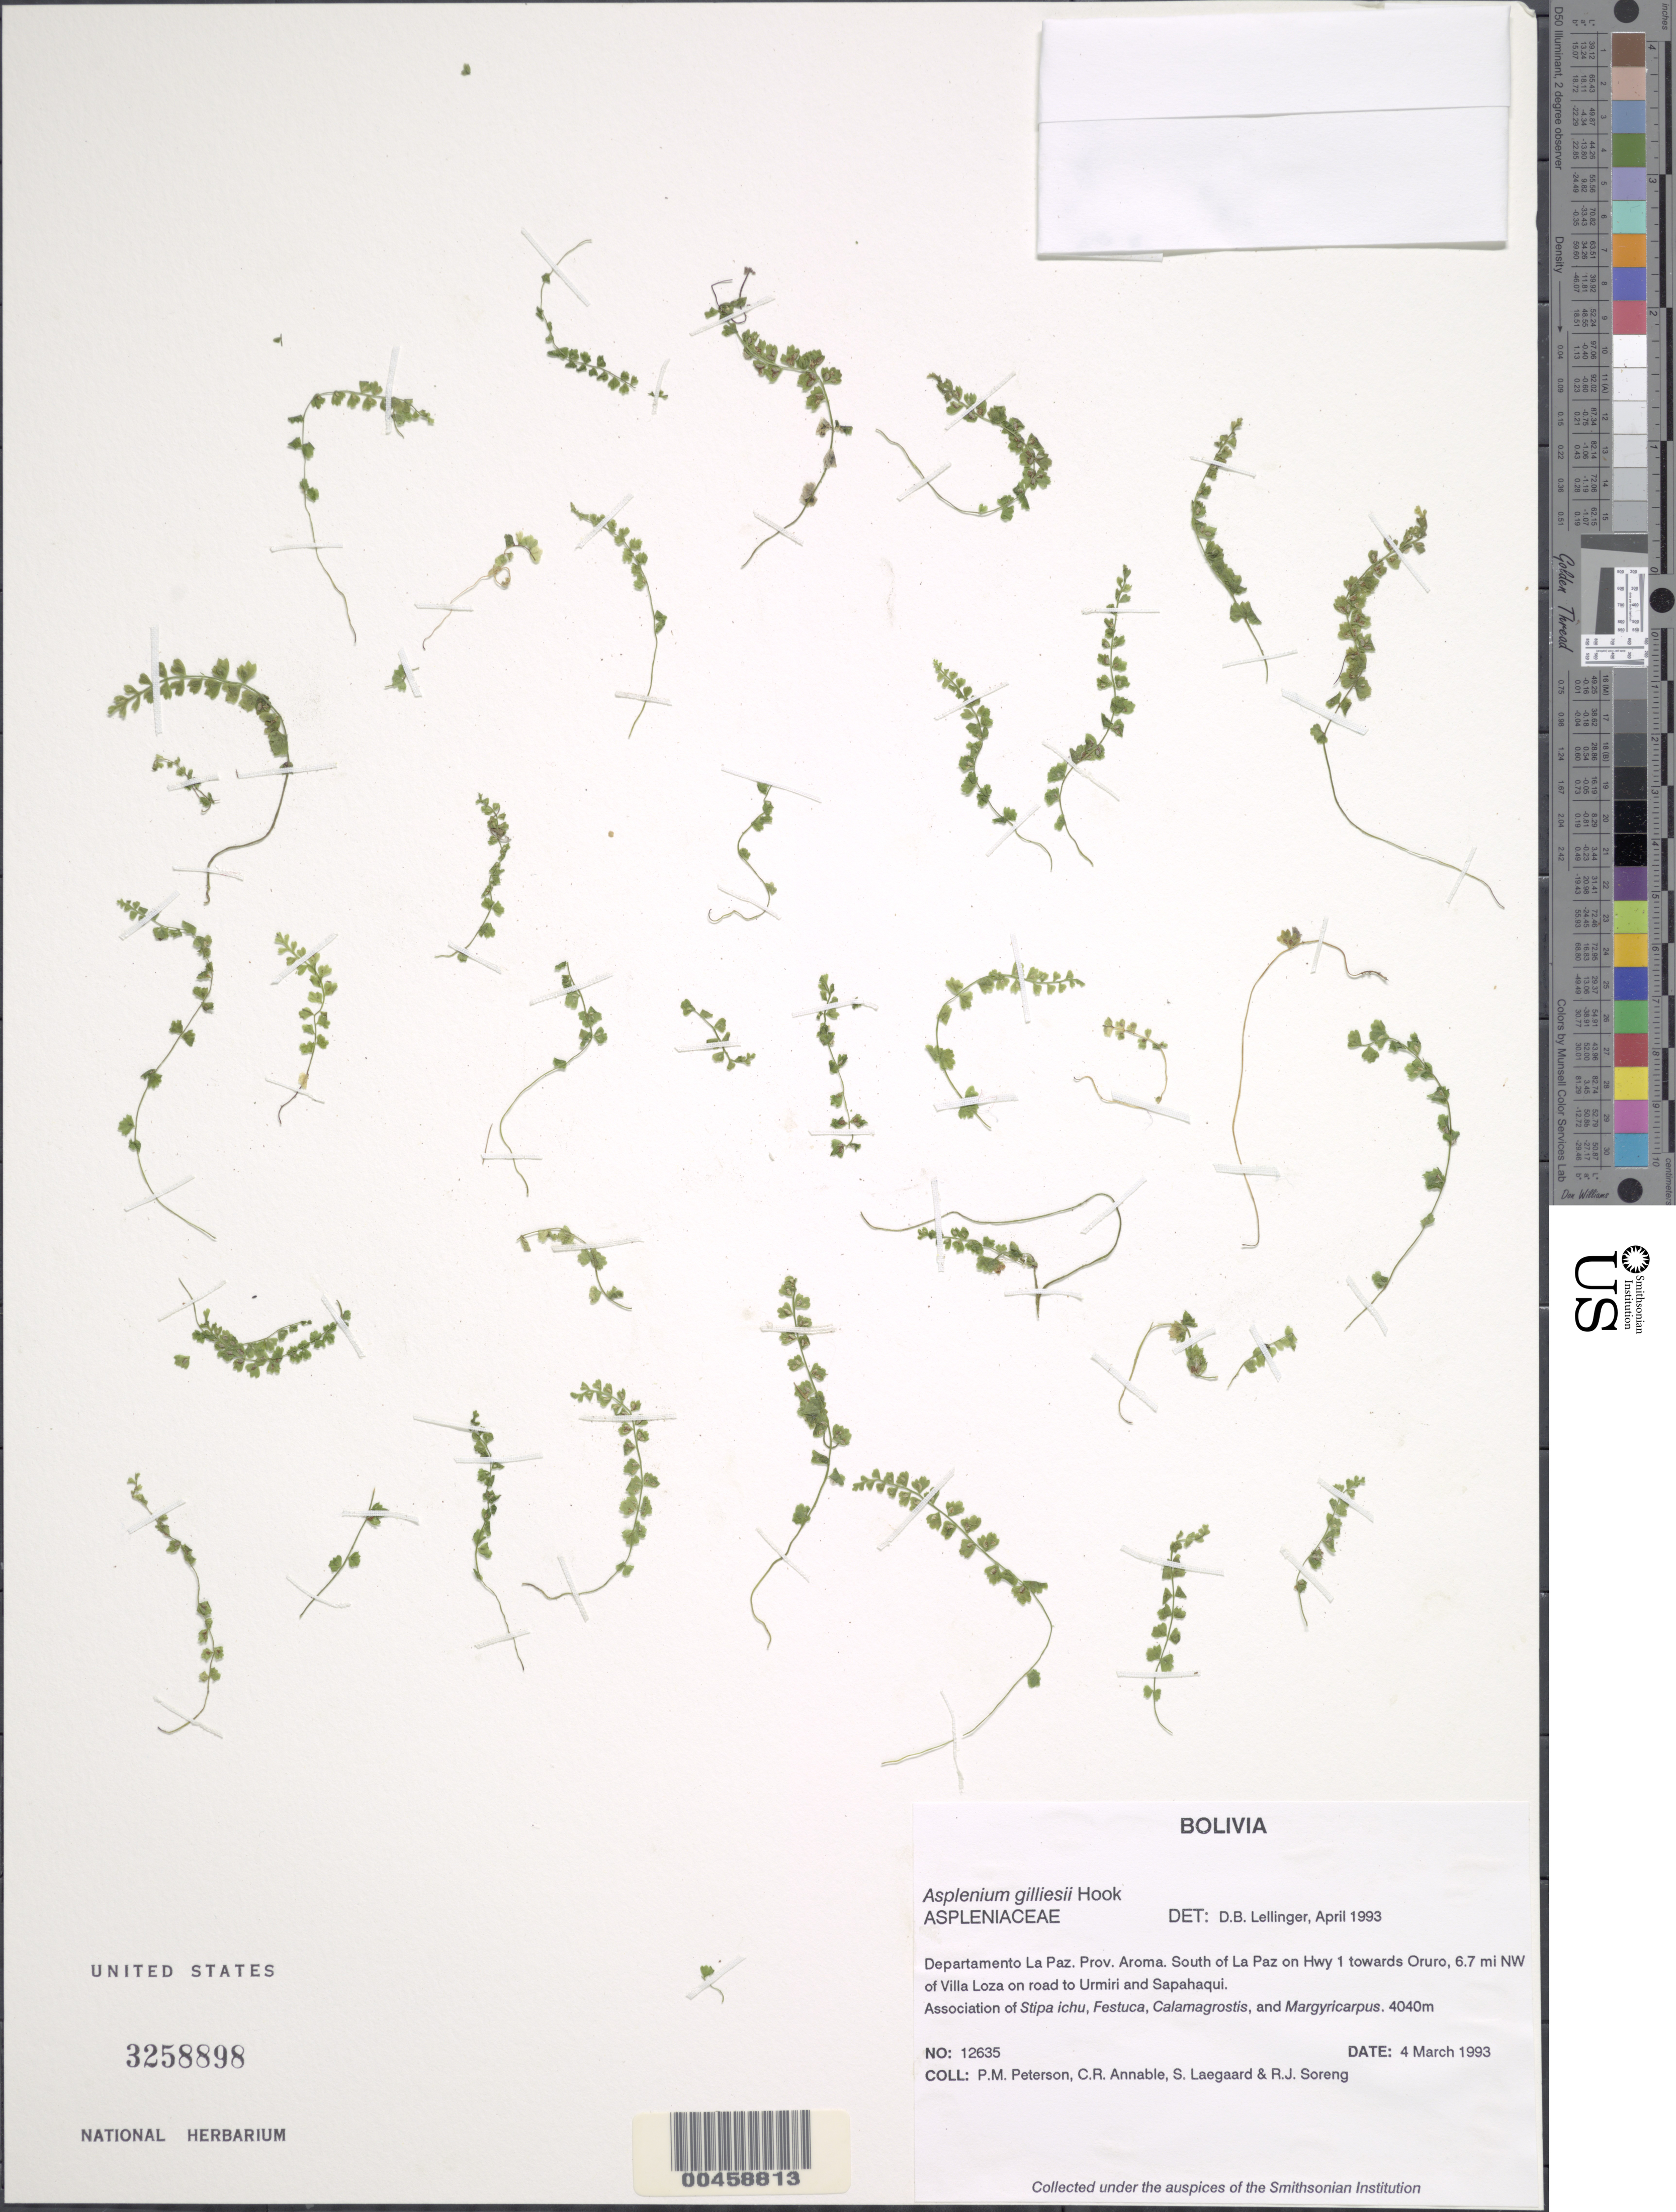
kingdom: Plantae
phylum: Tracheophyta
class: Polypodiopsida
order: Polypodiales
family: Aspleniaceae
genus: Asplenium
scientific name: Asplenium gilliesii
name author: Hook.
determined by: Lellinger, David B., (BOT), Smithsonian Institution - National Museum of Natural History (UNITED STATES)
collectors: P. M. Peterson, C. R. Annable, S. Lægaard & R. J. Soreng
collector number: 12635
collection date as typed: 04 Mar 1993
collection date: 1993-03-04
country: Bolivia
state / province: La Paz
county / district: Aroma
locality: South of La Paz on Hwy 1 towards Oruro, 6.7 mi NW of Villa Loza on road to Urmiri and Sapahaqui.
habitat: Association of Stipa ichu, Festuca, Calamagrostis, and Margyricarpus.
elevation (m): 4040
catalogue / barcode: US 3258898